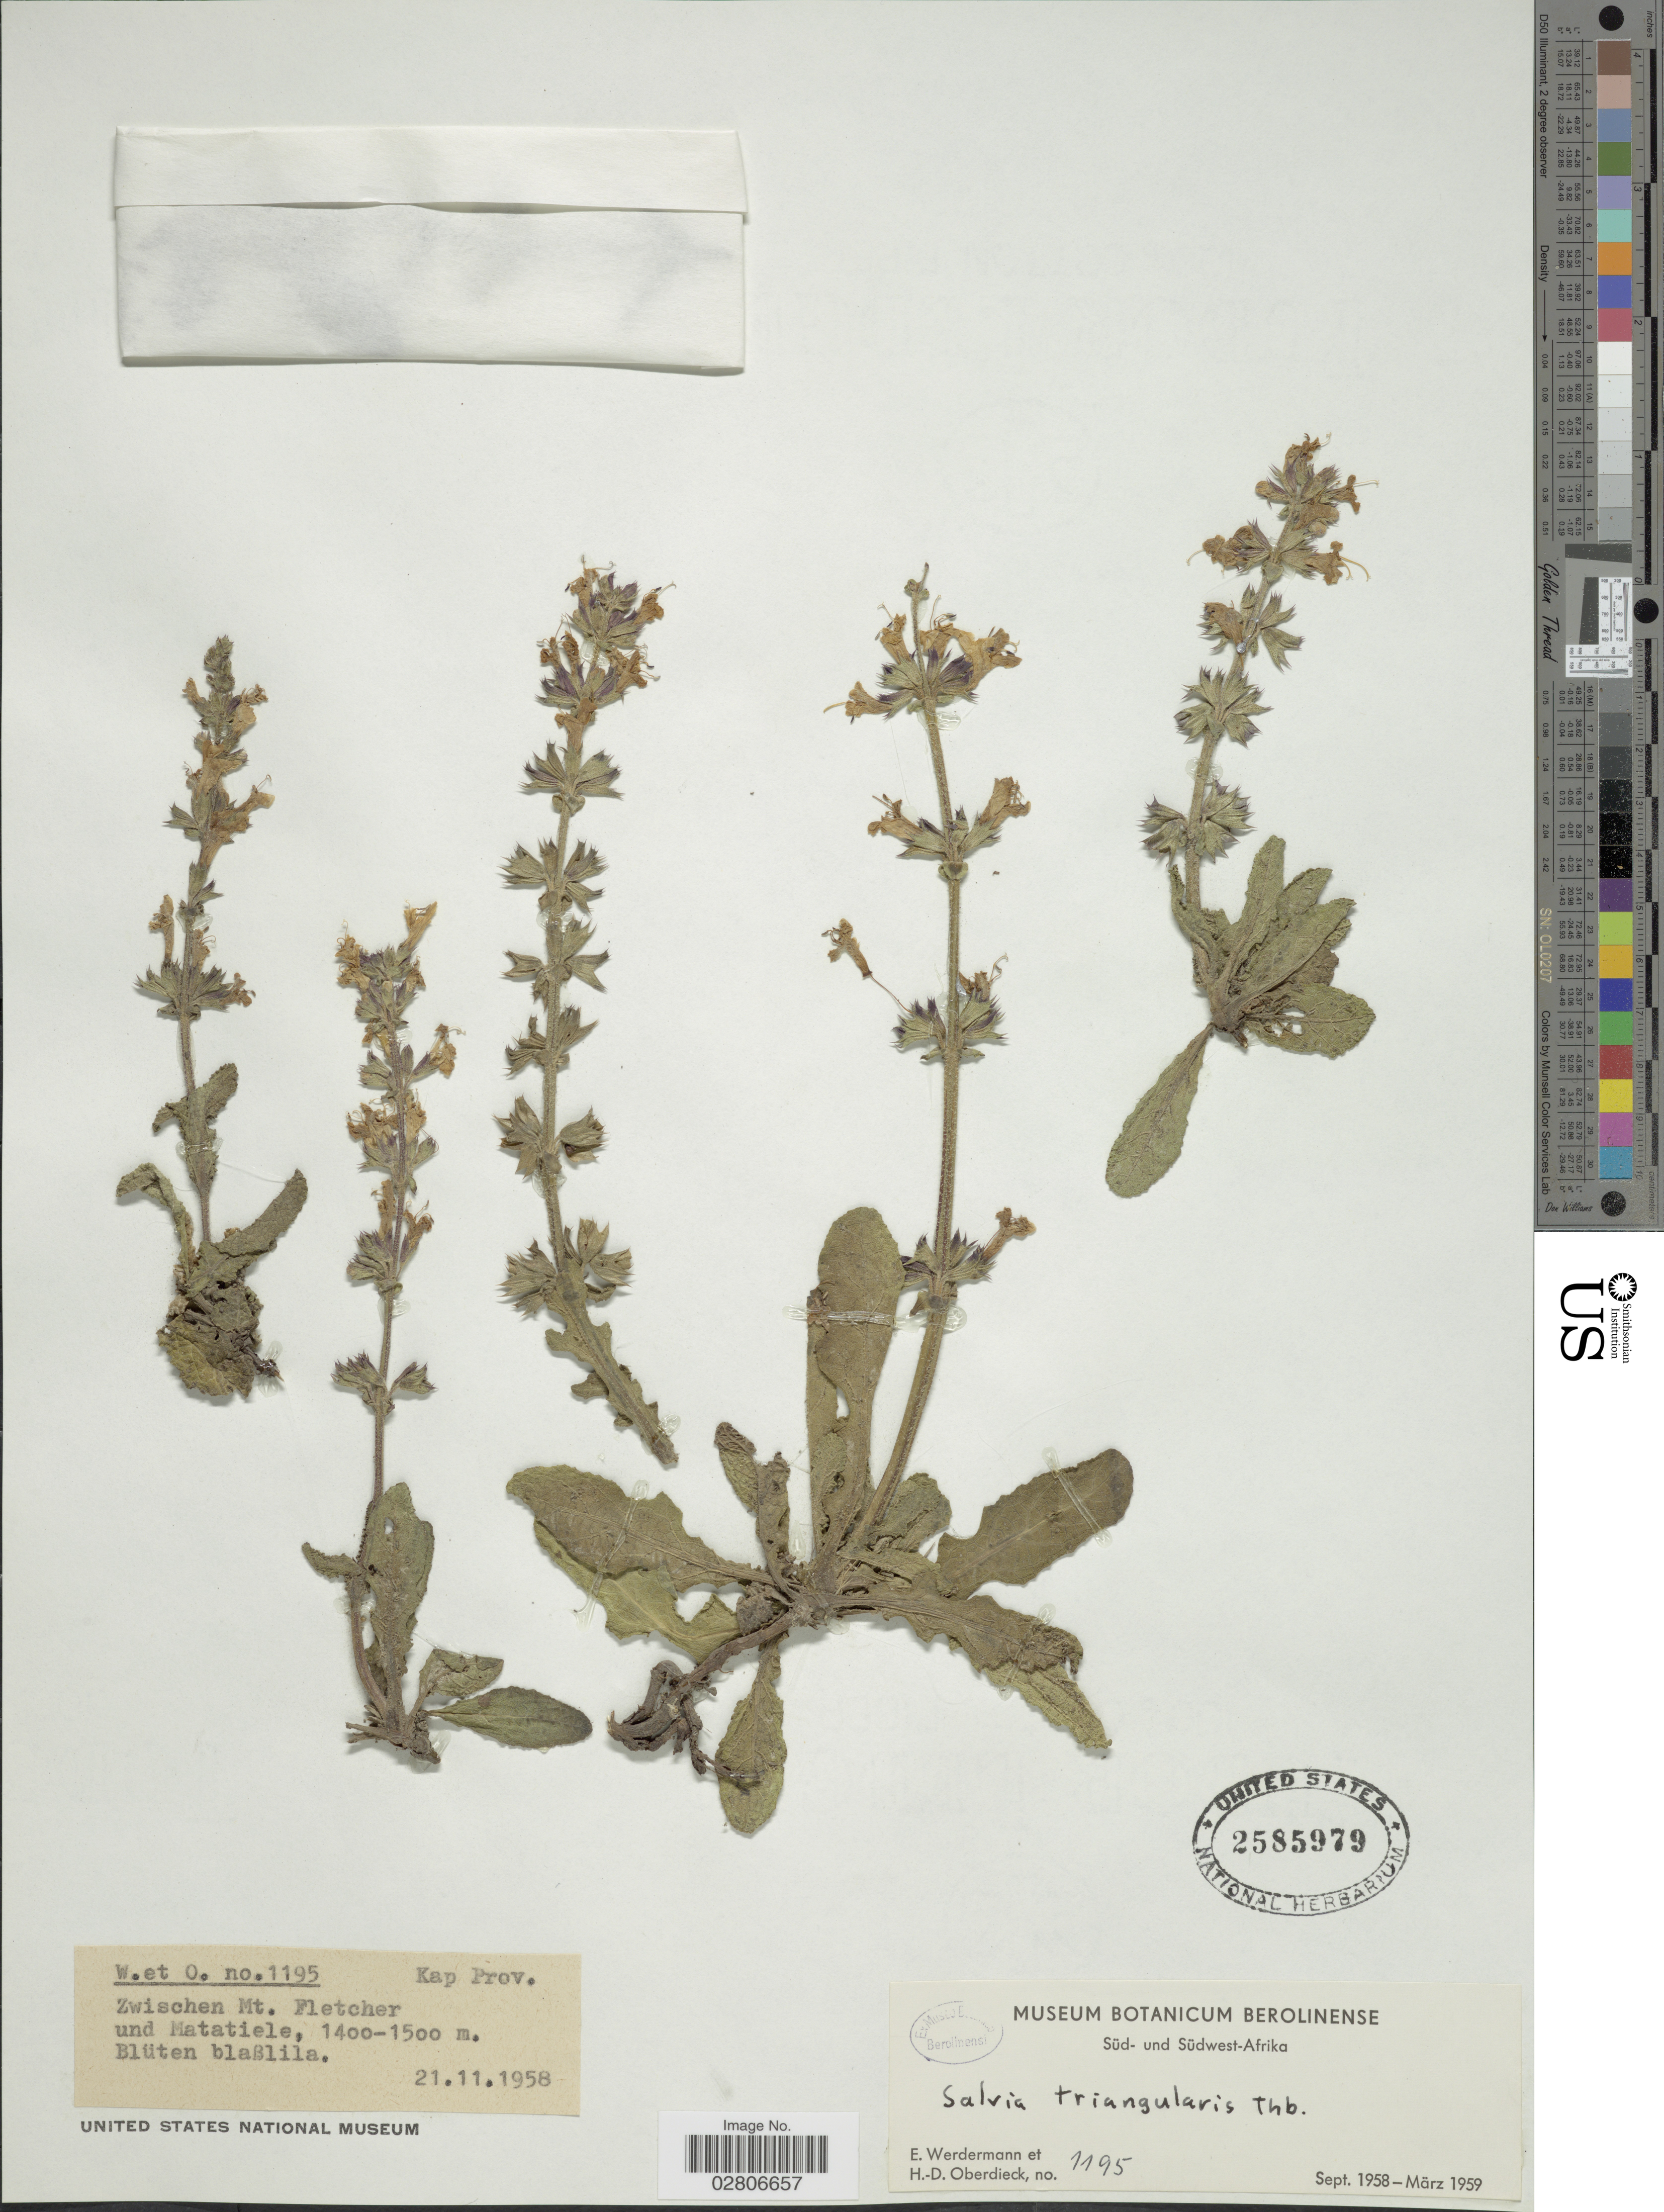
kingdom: Plantae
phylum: Tracheophyta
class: Magnoliopsida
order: Lamiales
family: Lamiaceae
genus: Salvia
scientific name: Salvia triangularis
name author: Thunb.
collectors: E. Werdermann & H. Oberdieck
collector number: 1195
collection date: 1958-11-21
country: South Africa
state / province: Eastern Cape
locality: Kap Prov., Zwischen Mt. Fletcher und Matatiele.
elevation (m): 1400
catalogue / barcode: US 2585979